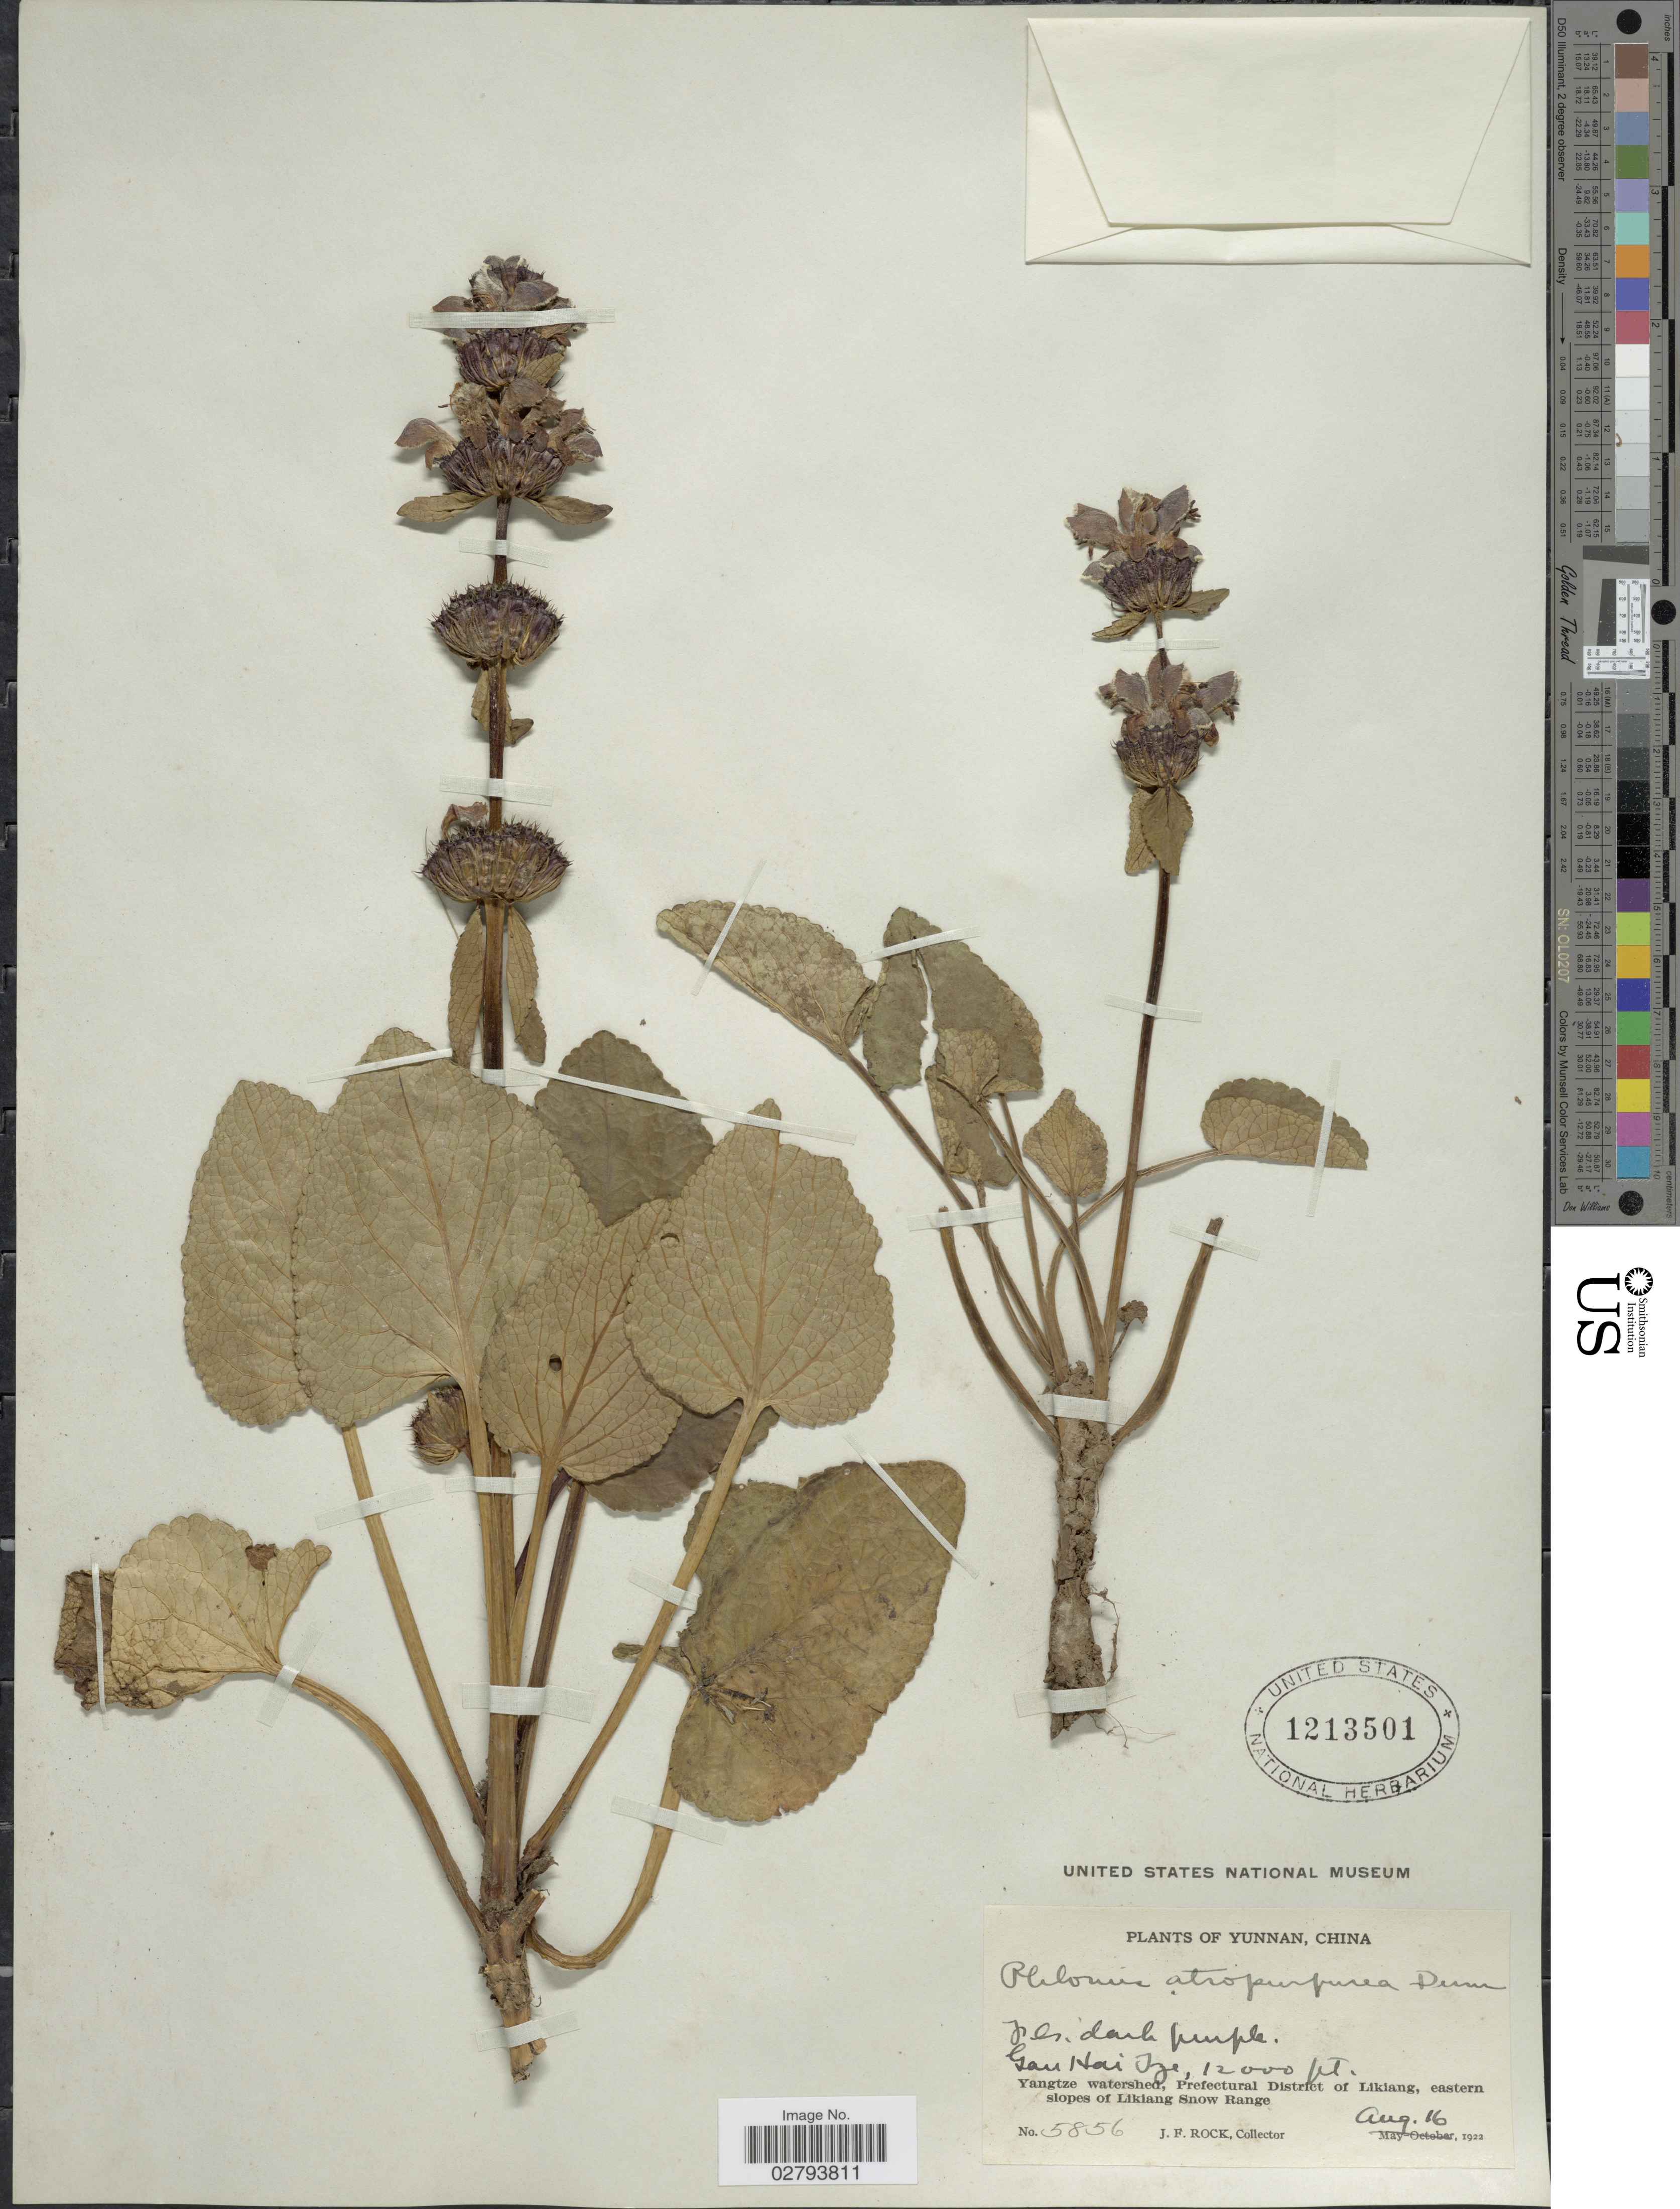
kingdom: Plantae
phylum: Tracheophyta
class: Magnoliopsida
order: Lamiales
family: Lamiaceae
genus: Phlomoides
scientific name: Phlomoides atropurpurea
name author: (Dunn) Kamelin & Makhm.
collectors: J. Rock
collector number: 5856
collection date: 1922-08-16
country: China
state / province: Yunnan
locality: Gan Hai Tze, Yangtze watershed, Prefectural District of Likiang, eastern slopes of Likiang Snow Range.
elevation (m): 3658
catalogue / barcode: US 1213501